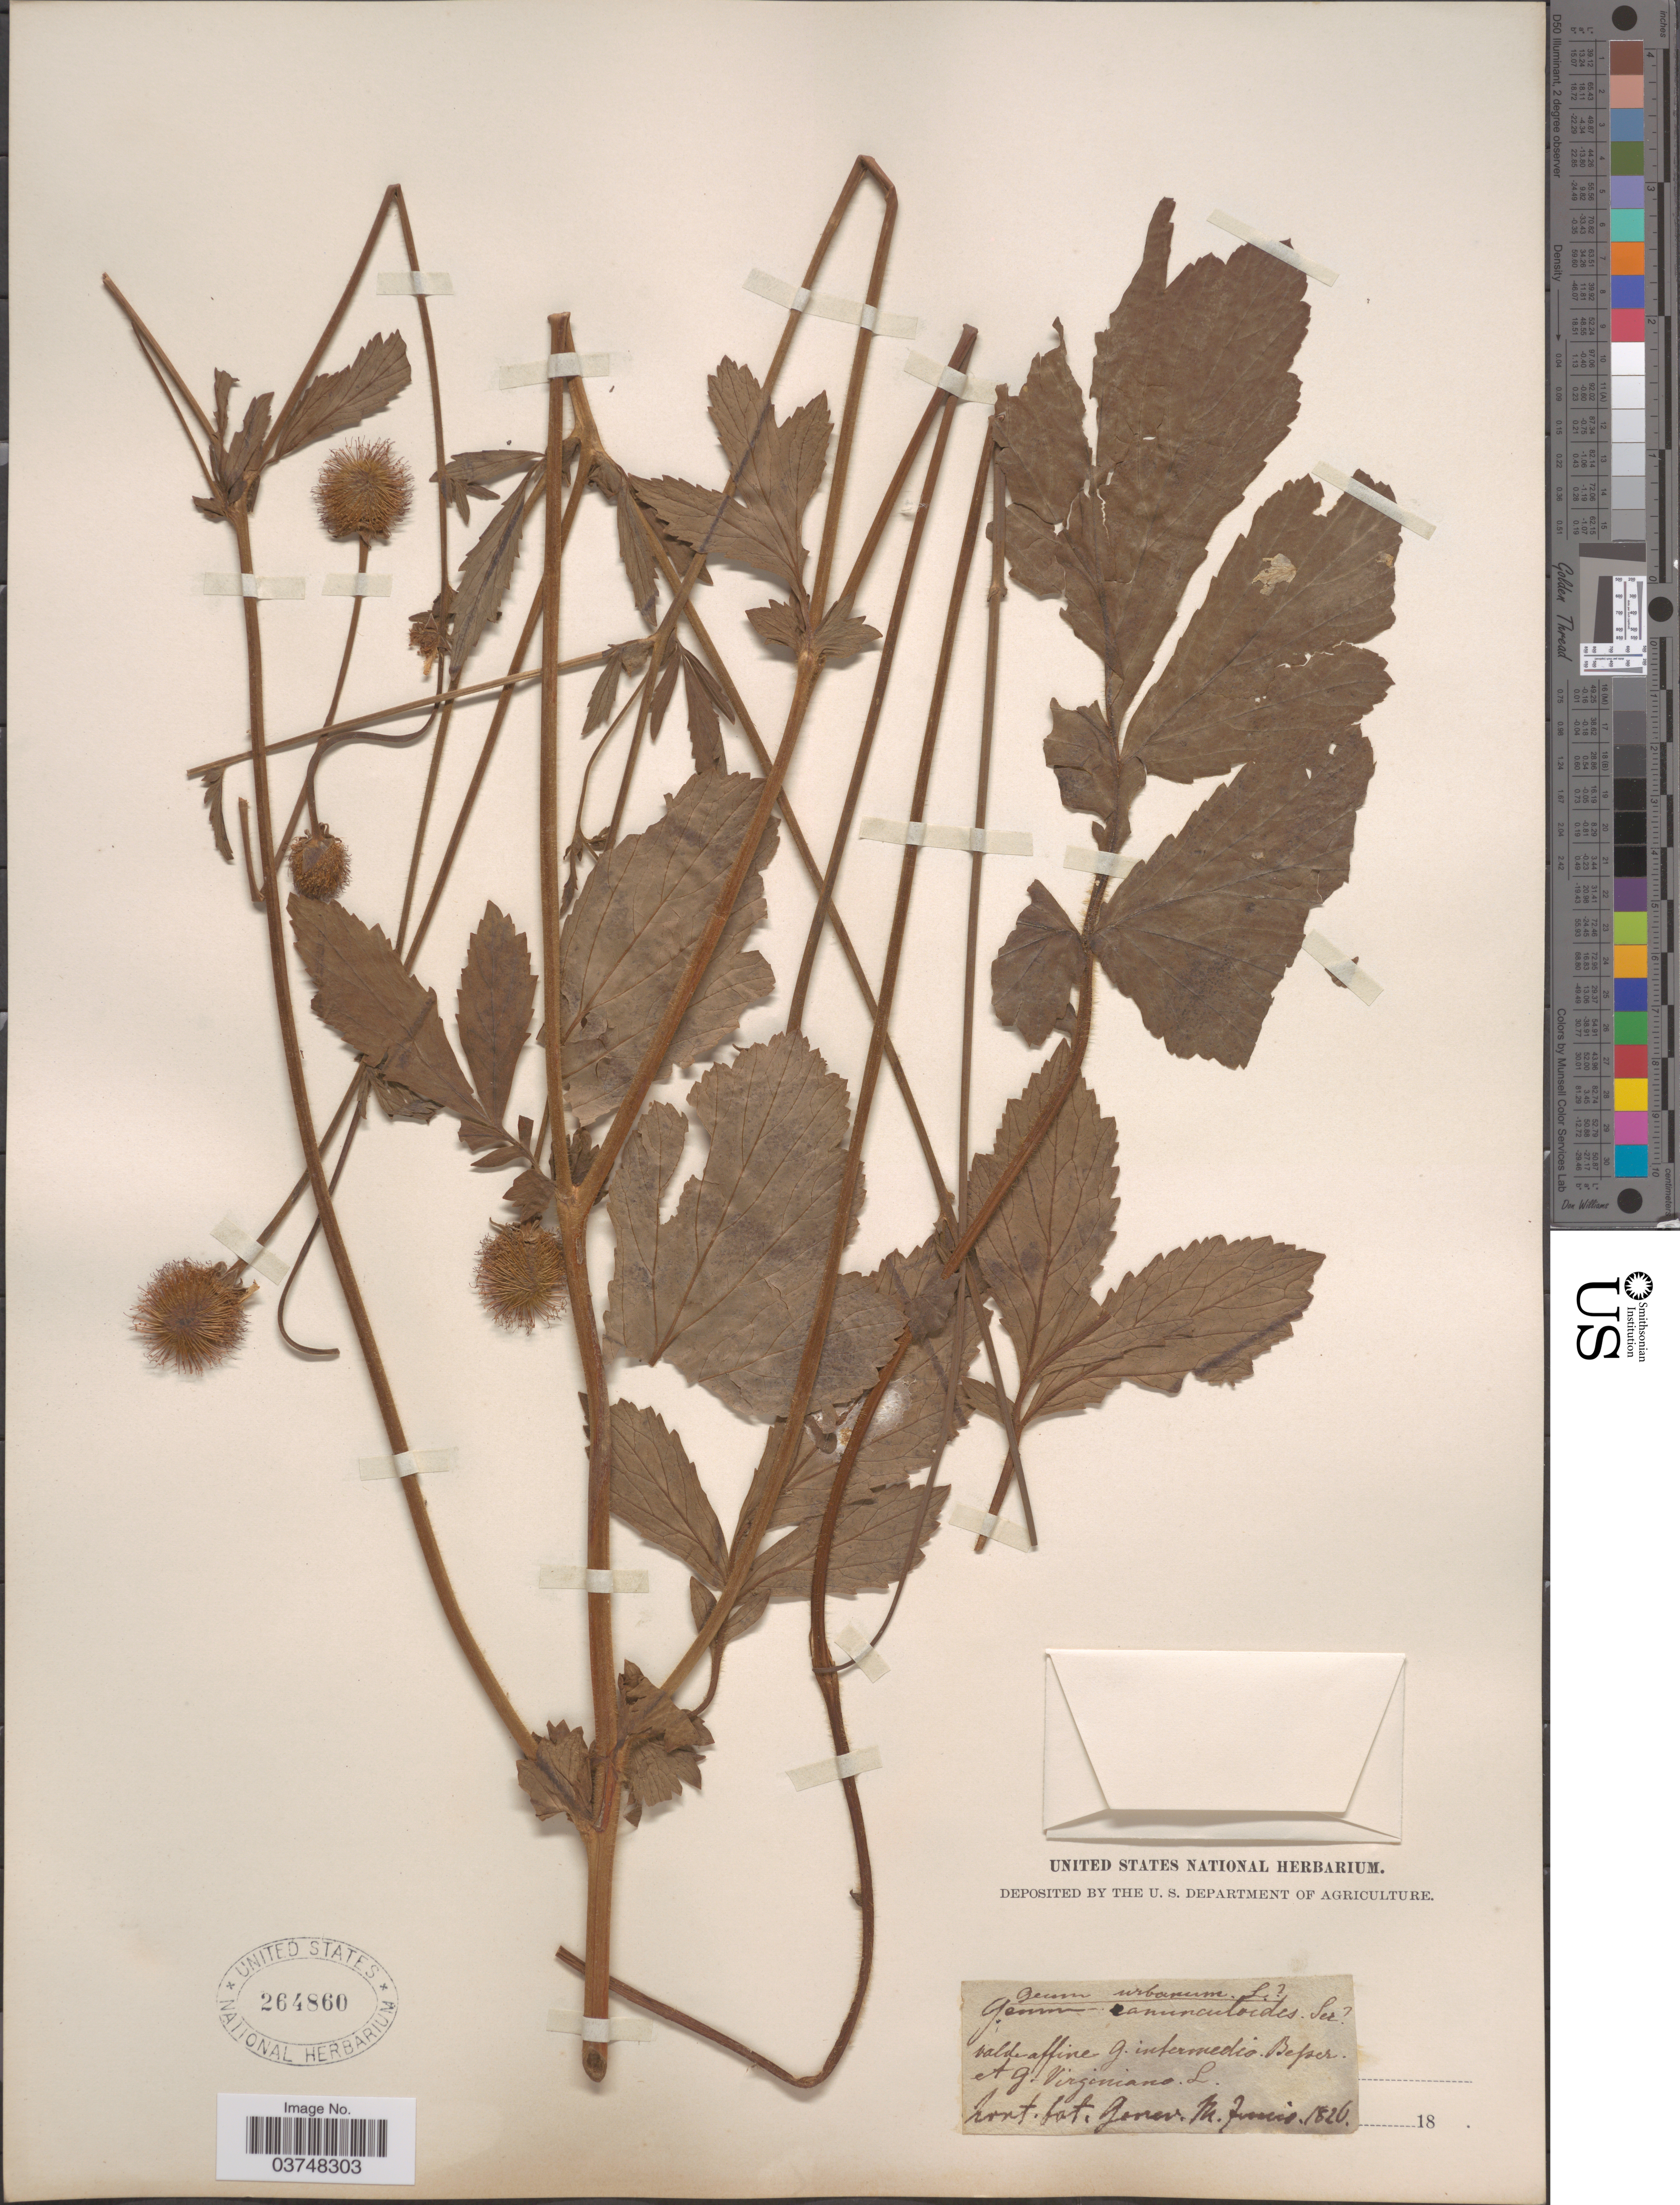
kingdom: Plantae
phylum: Tracheophyta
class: Magnoliopsida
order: Rosales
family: Rosaceae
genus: Geum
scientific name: Geum urbanum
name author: L.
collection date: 1826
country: Switzerland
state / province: Genève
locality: Hort. bot. Genev.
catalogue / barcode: US 264860